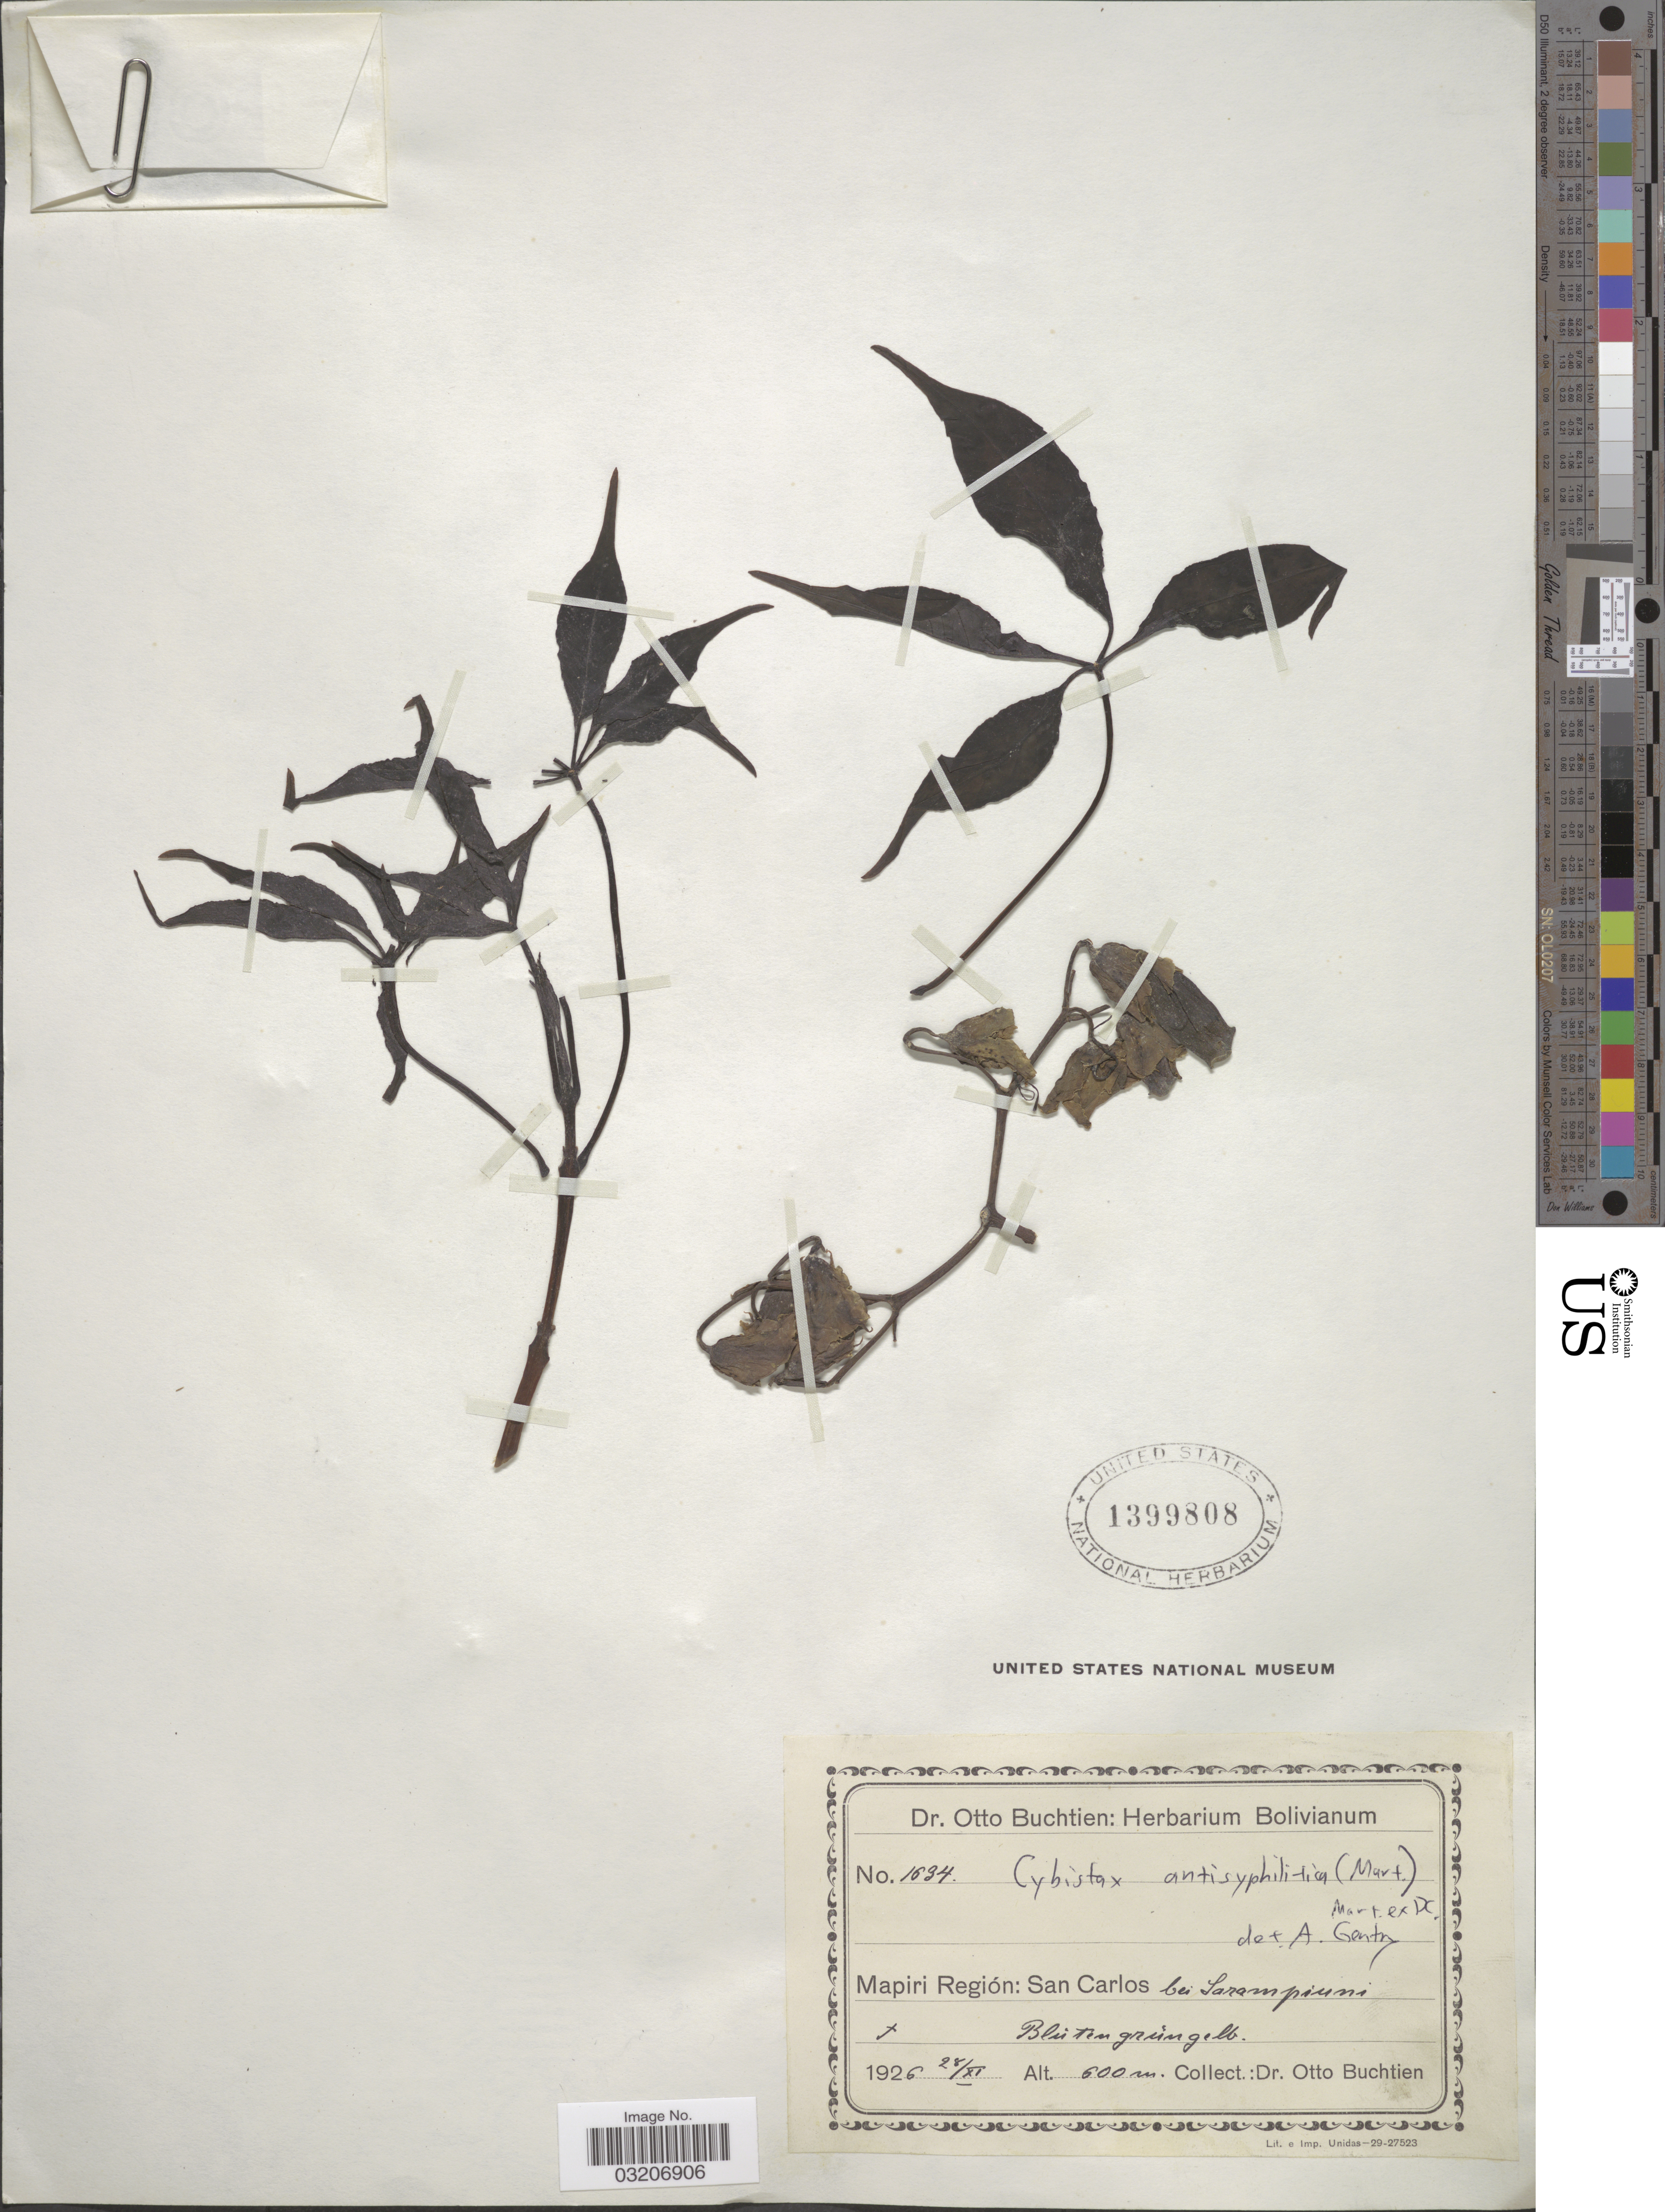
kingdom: Plantae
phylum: Tracheophyta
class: Magnoliopsida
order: Lamiales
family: Bignoniaceae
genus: Cybistax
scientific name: Cybistax antisyphilitica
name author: (Mart.) DC.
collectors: O. Buchtien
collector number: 1634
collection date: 1926-11-28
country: Bolivia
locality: Mapiri Región: San Carlos bei Sarampiuni.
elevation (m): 600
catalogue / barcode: US 1399808